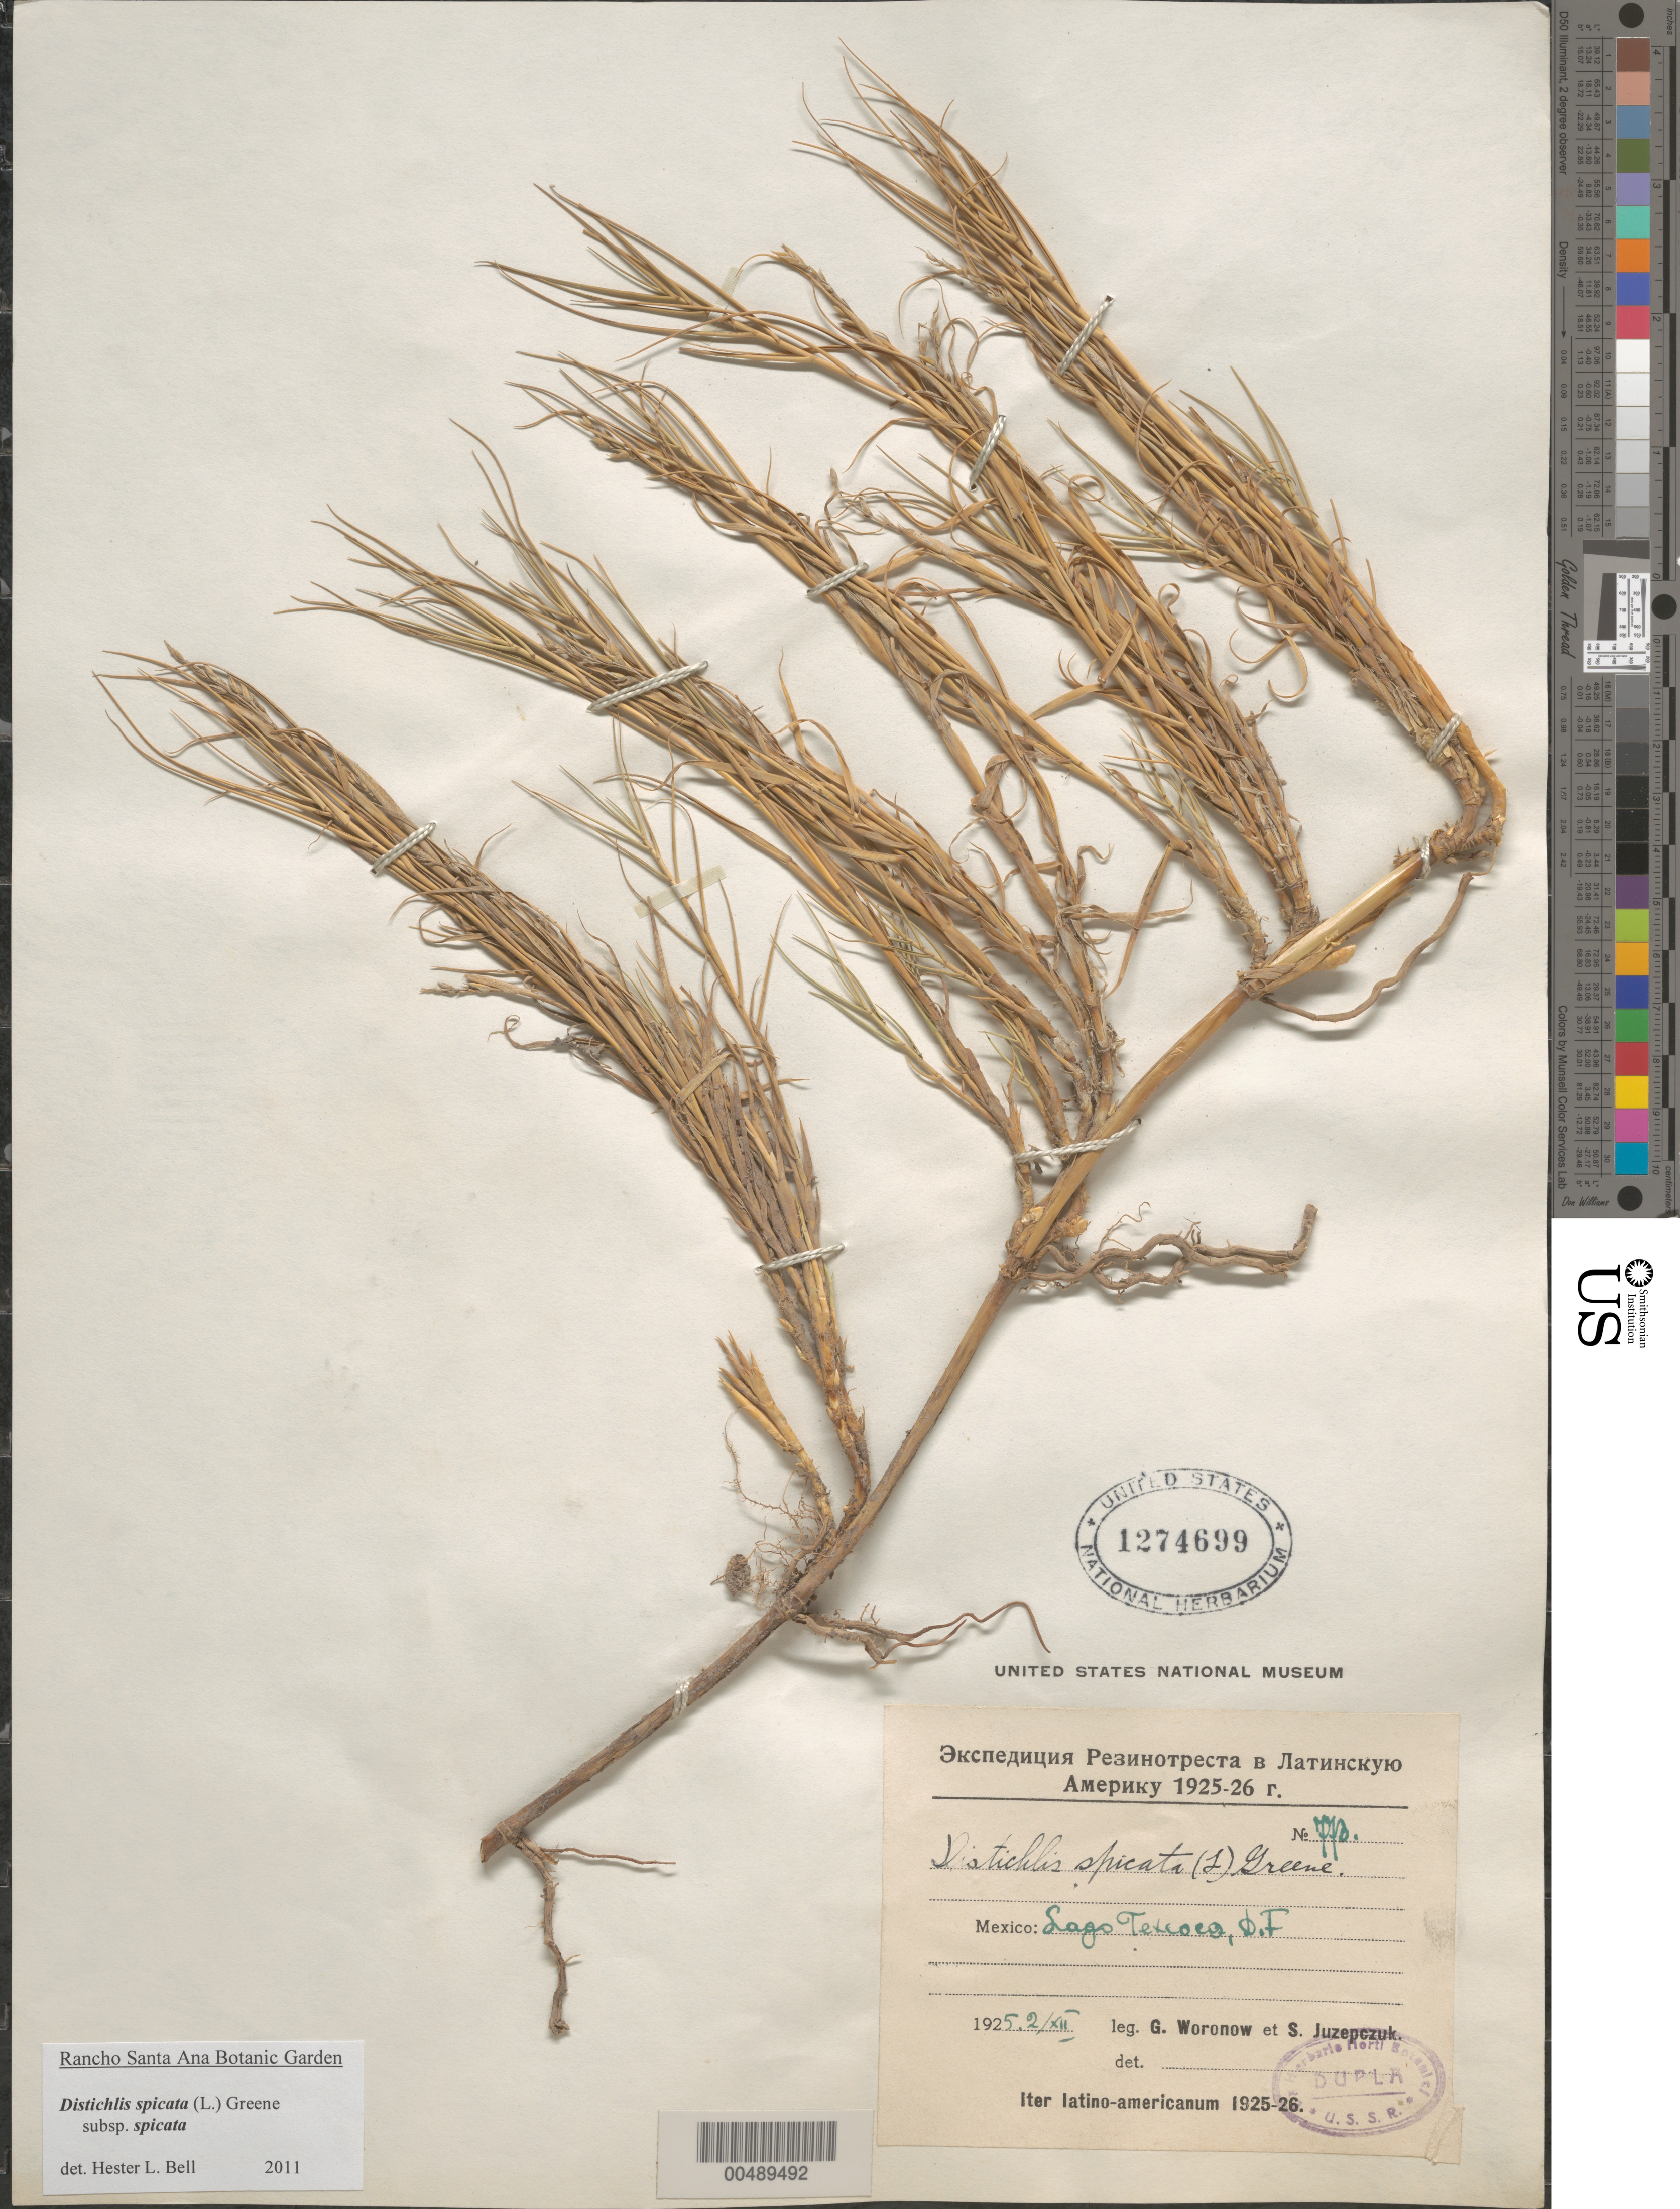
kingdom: Plantae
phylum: Tracheophyta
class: Liliopsida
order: Poales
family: Poaceae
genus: Distichlis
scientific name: Distichlis spicata subsp. spicata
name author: (L.) Greene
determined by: Bell, H. L.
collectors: S. V. Juzepczuk & G. Woronow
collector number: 773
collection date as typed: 2 Dec 1925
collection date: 1925-12-02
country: Mexico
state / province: Distrito Federal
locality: Lago Texcoco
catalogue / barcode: US 1274699